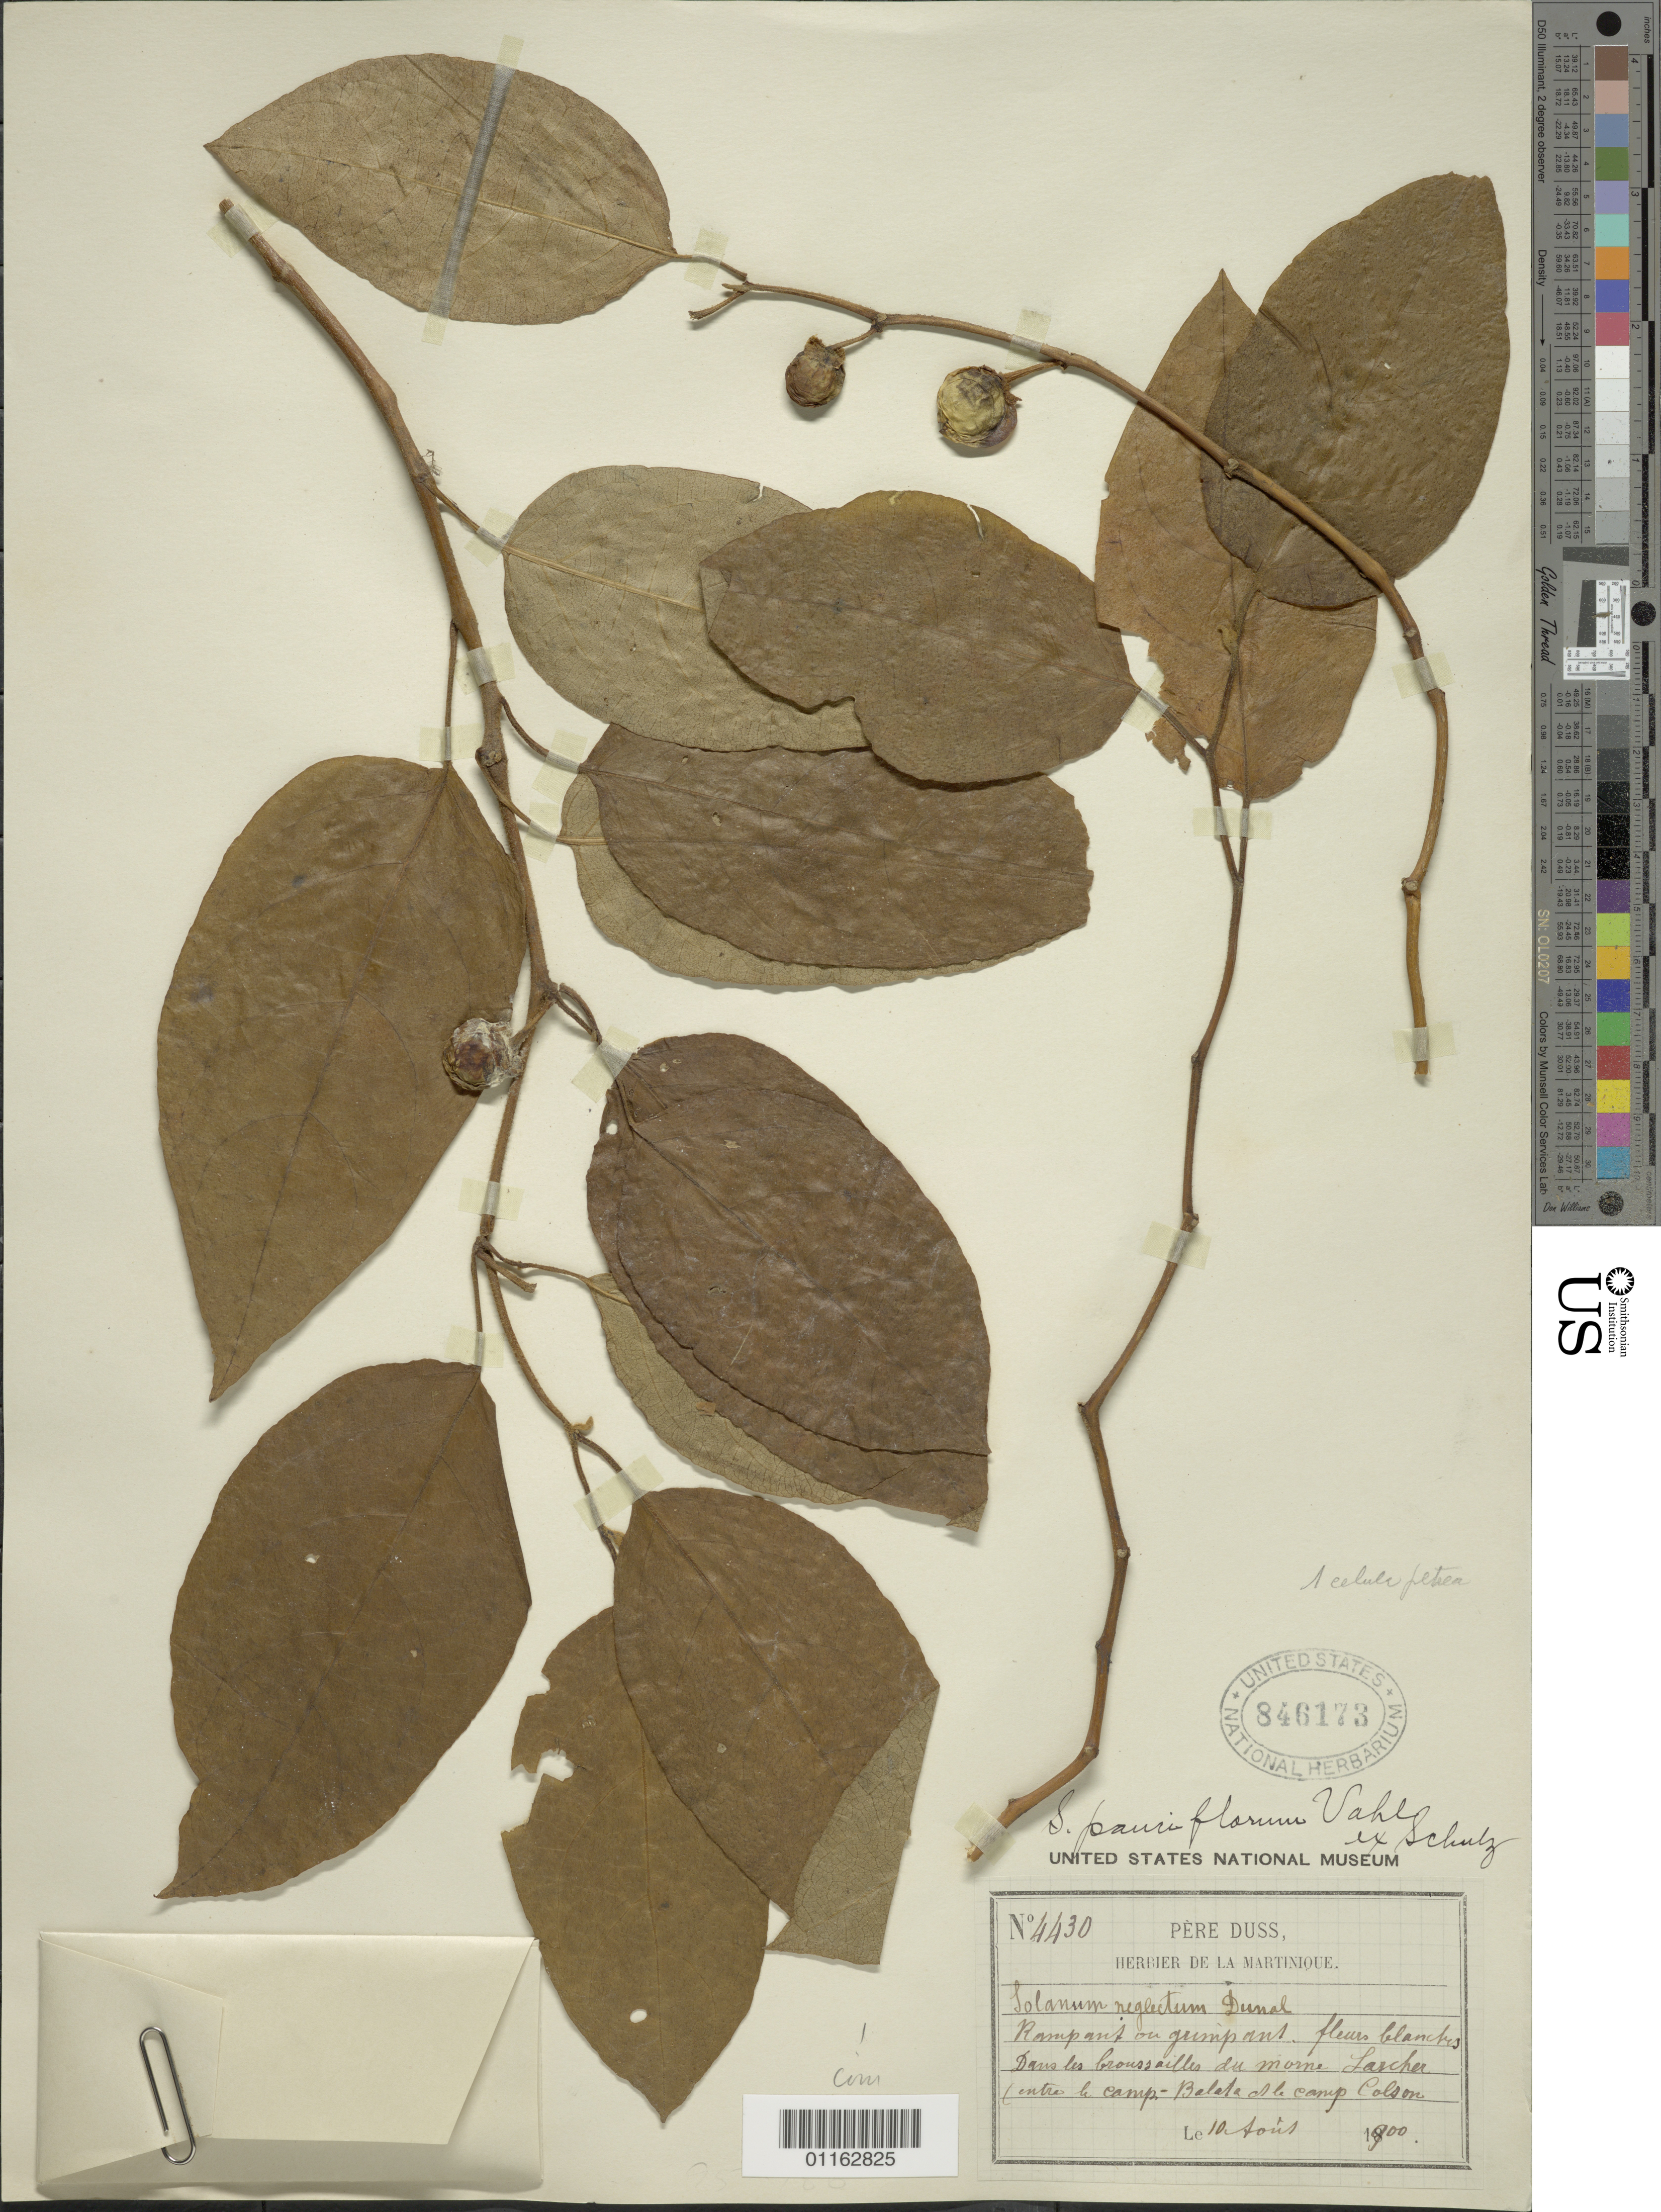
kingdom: Plantae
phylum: Tracheophyta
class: Magnoliopsida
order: Solanales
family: Solanaceae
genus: Solanum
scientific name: Solanum pauciflorum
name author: Vahl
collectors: Père Duss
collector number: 4430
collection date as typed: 10 Aug 1900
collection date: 1900-08-10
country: Martinique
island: Martinique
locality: entre la Camp-Balata de le Camp Colson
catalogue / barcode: US 846173